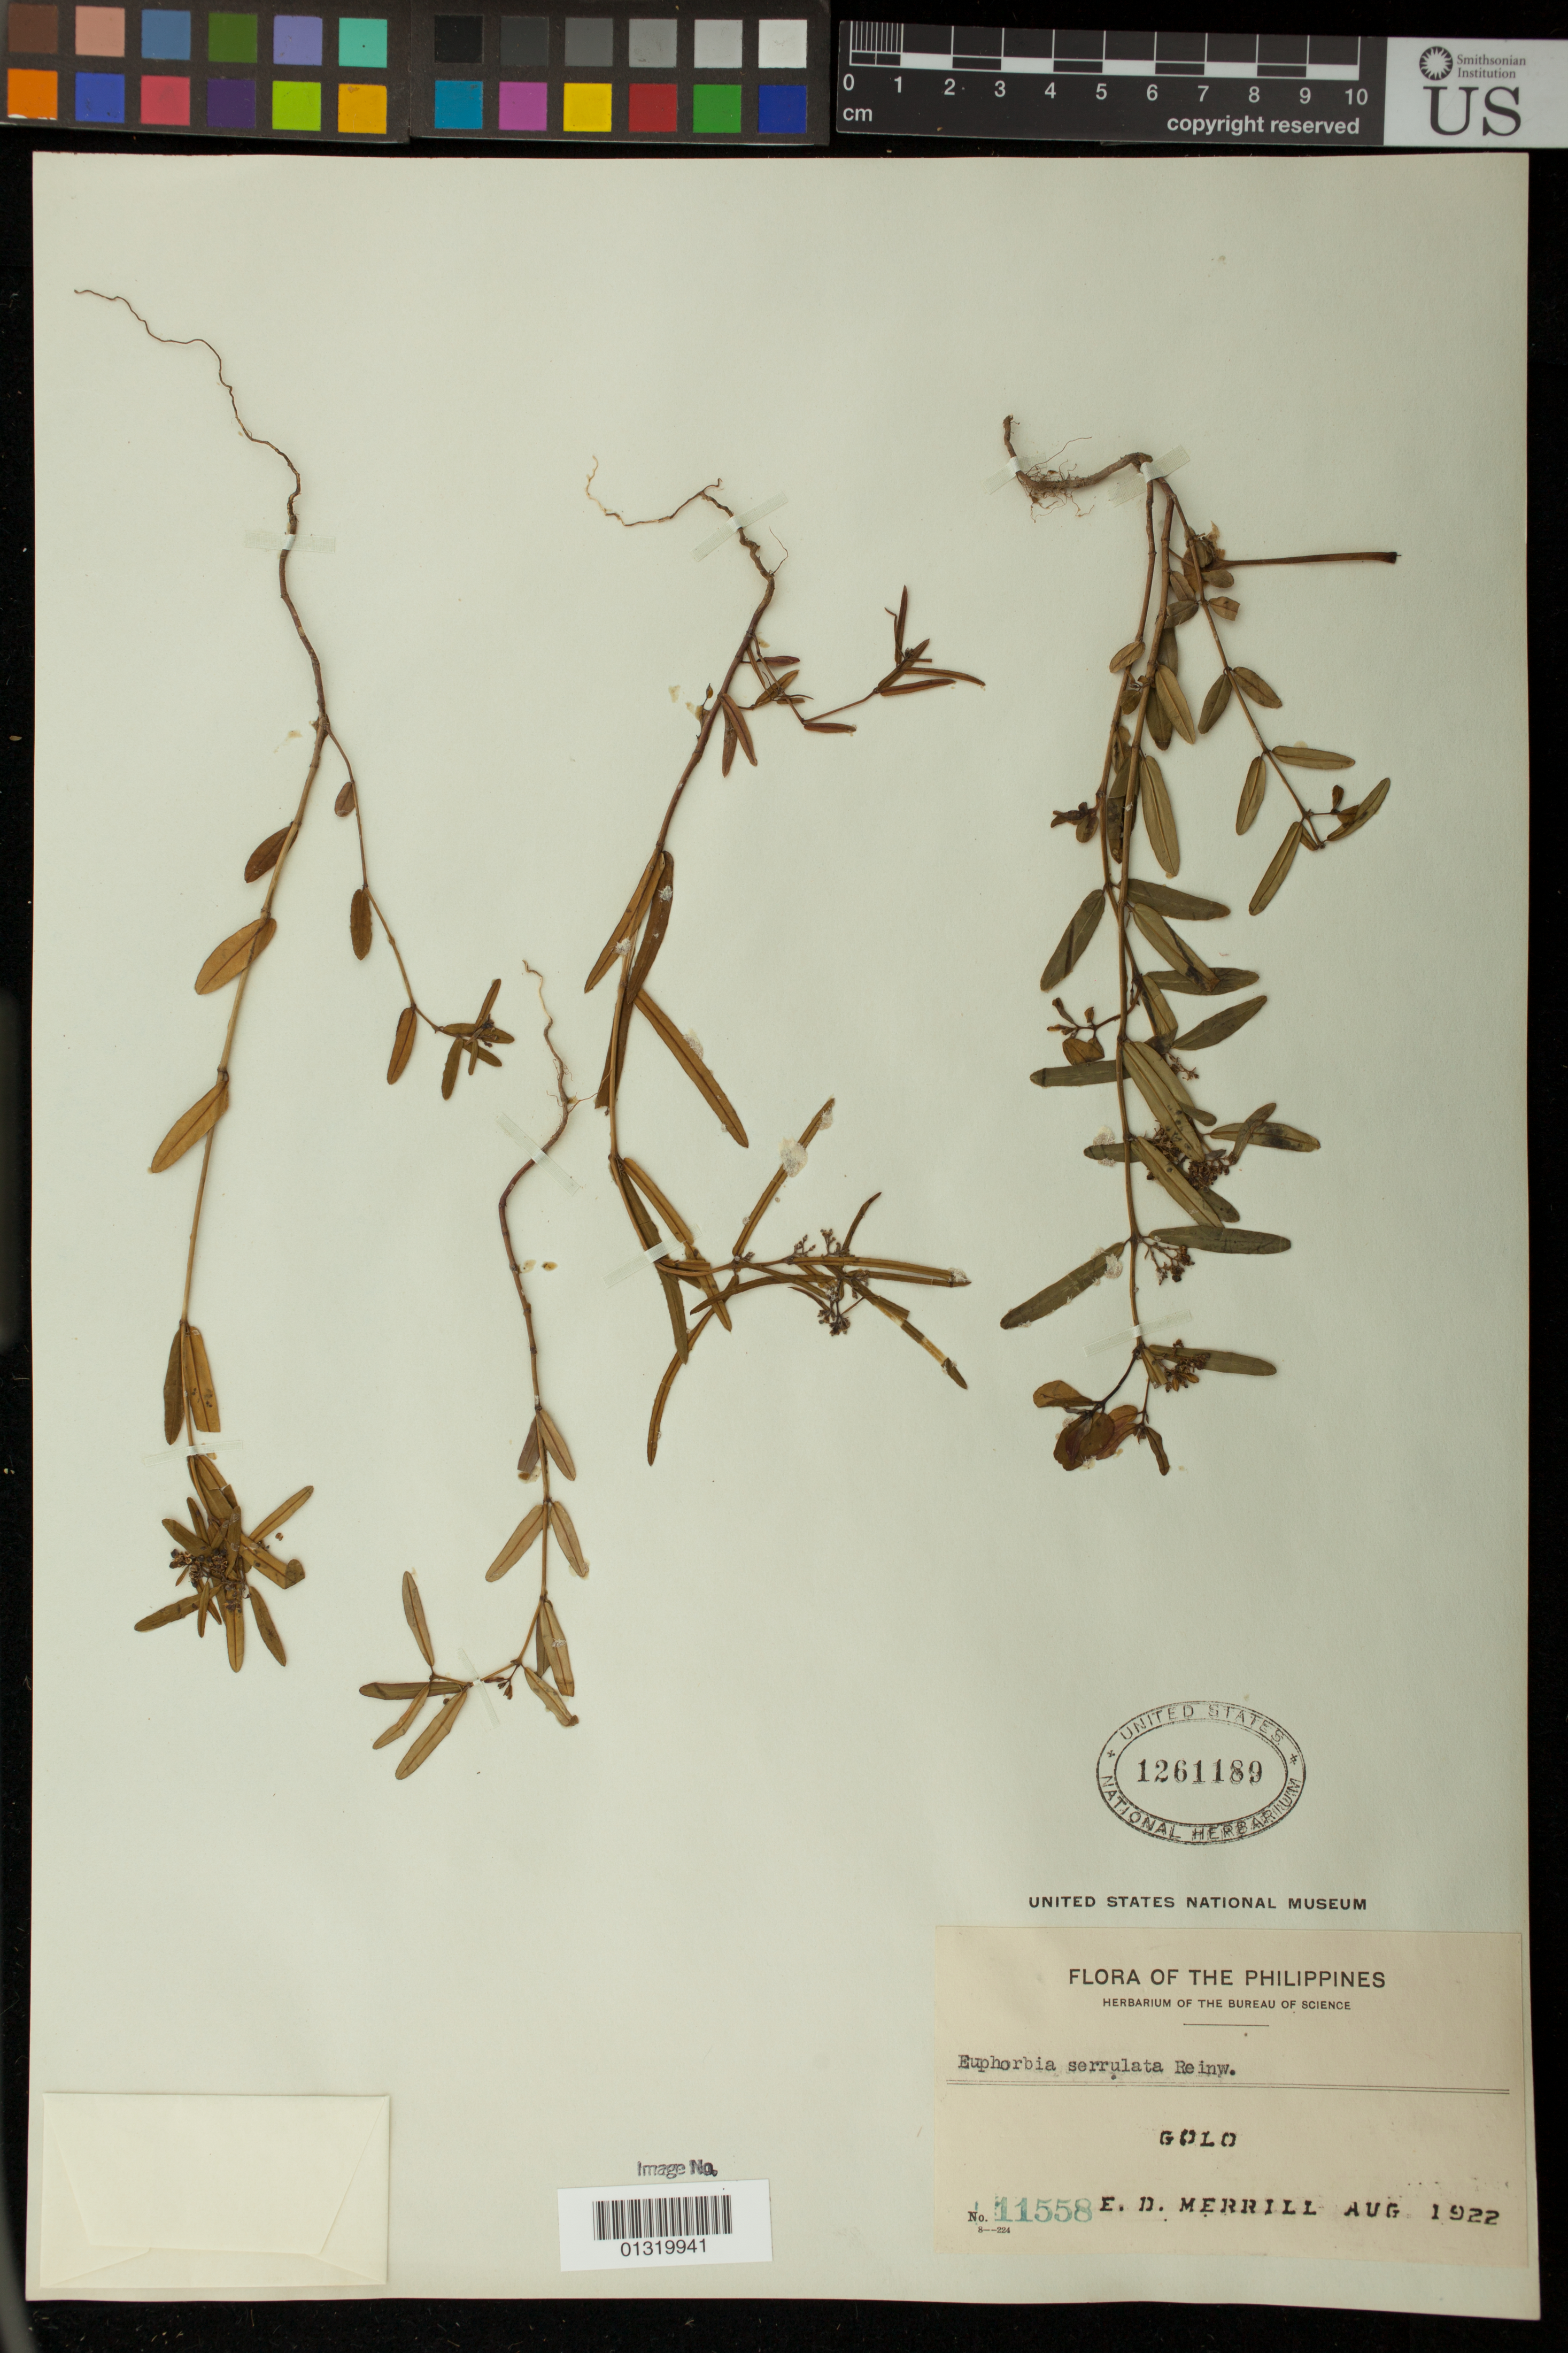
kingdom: Plantae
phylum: Tracheophyta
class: Magnoliopsida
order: Malpighiales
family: Euphorbiaceae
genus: Euphorbia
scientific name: Euphorbia bifida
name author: Hook. & Arn.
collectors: E. D. Merrill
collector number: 11558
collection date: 1922-08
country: Philippines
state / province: Mimaropa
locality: Golo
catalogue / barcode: US 1261189